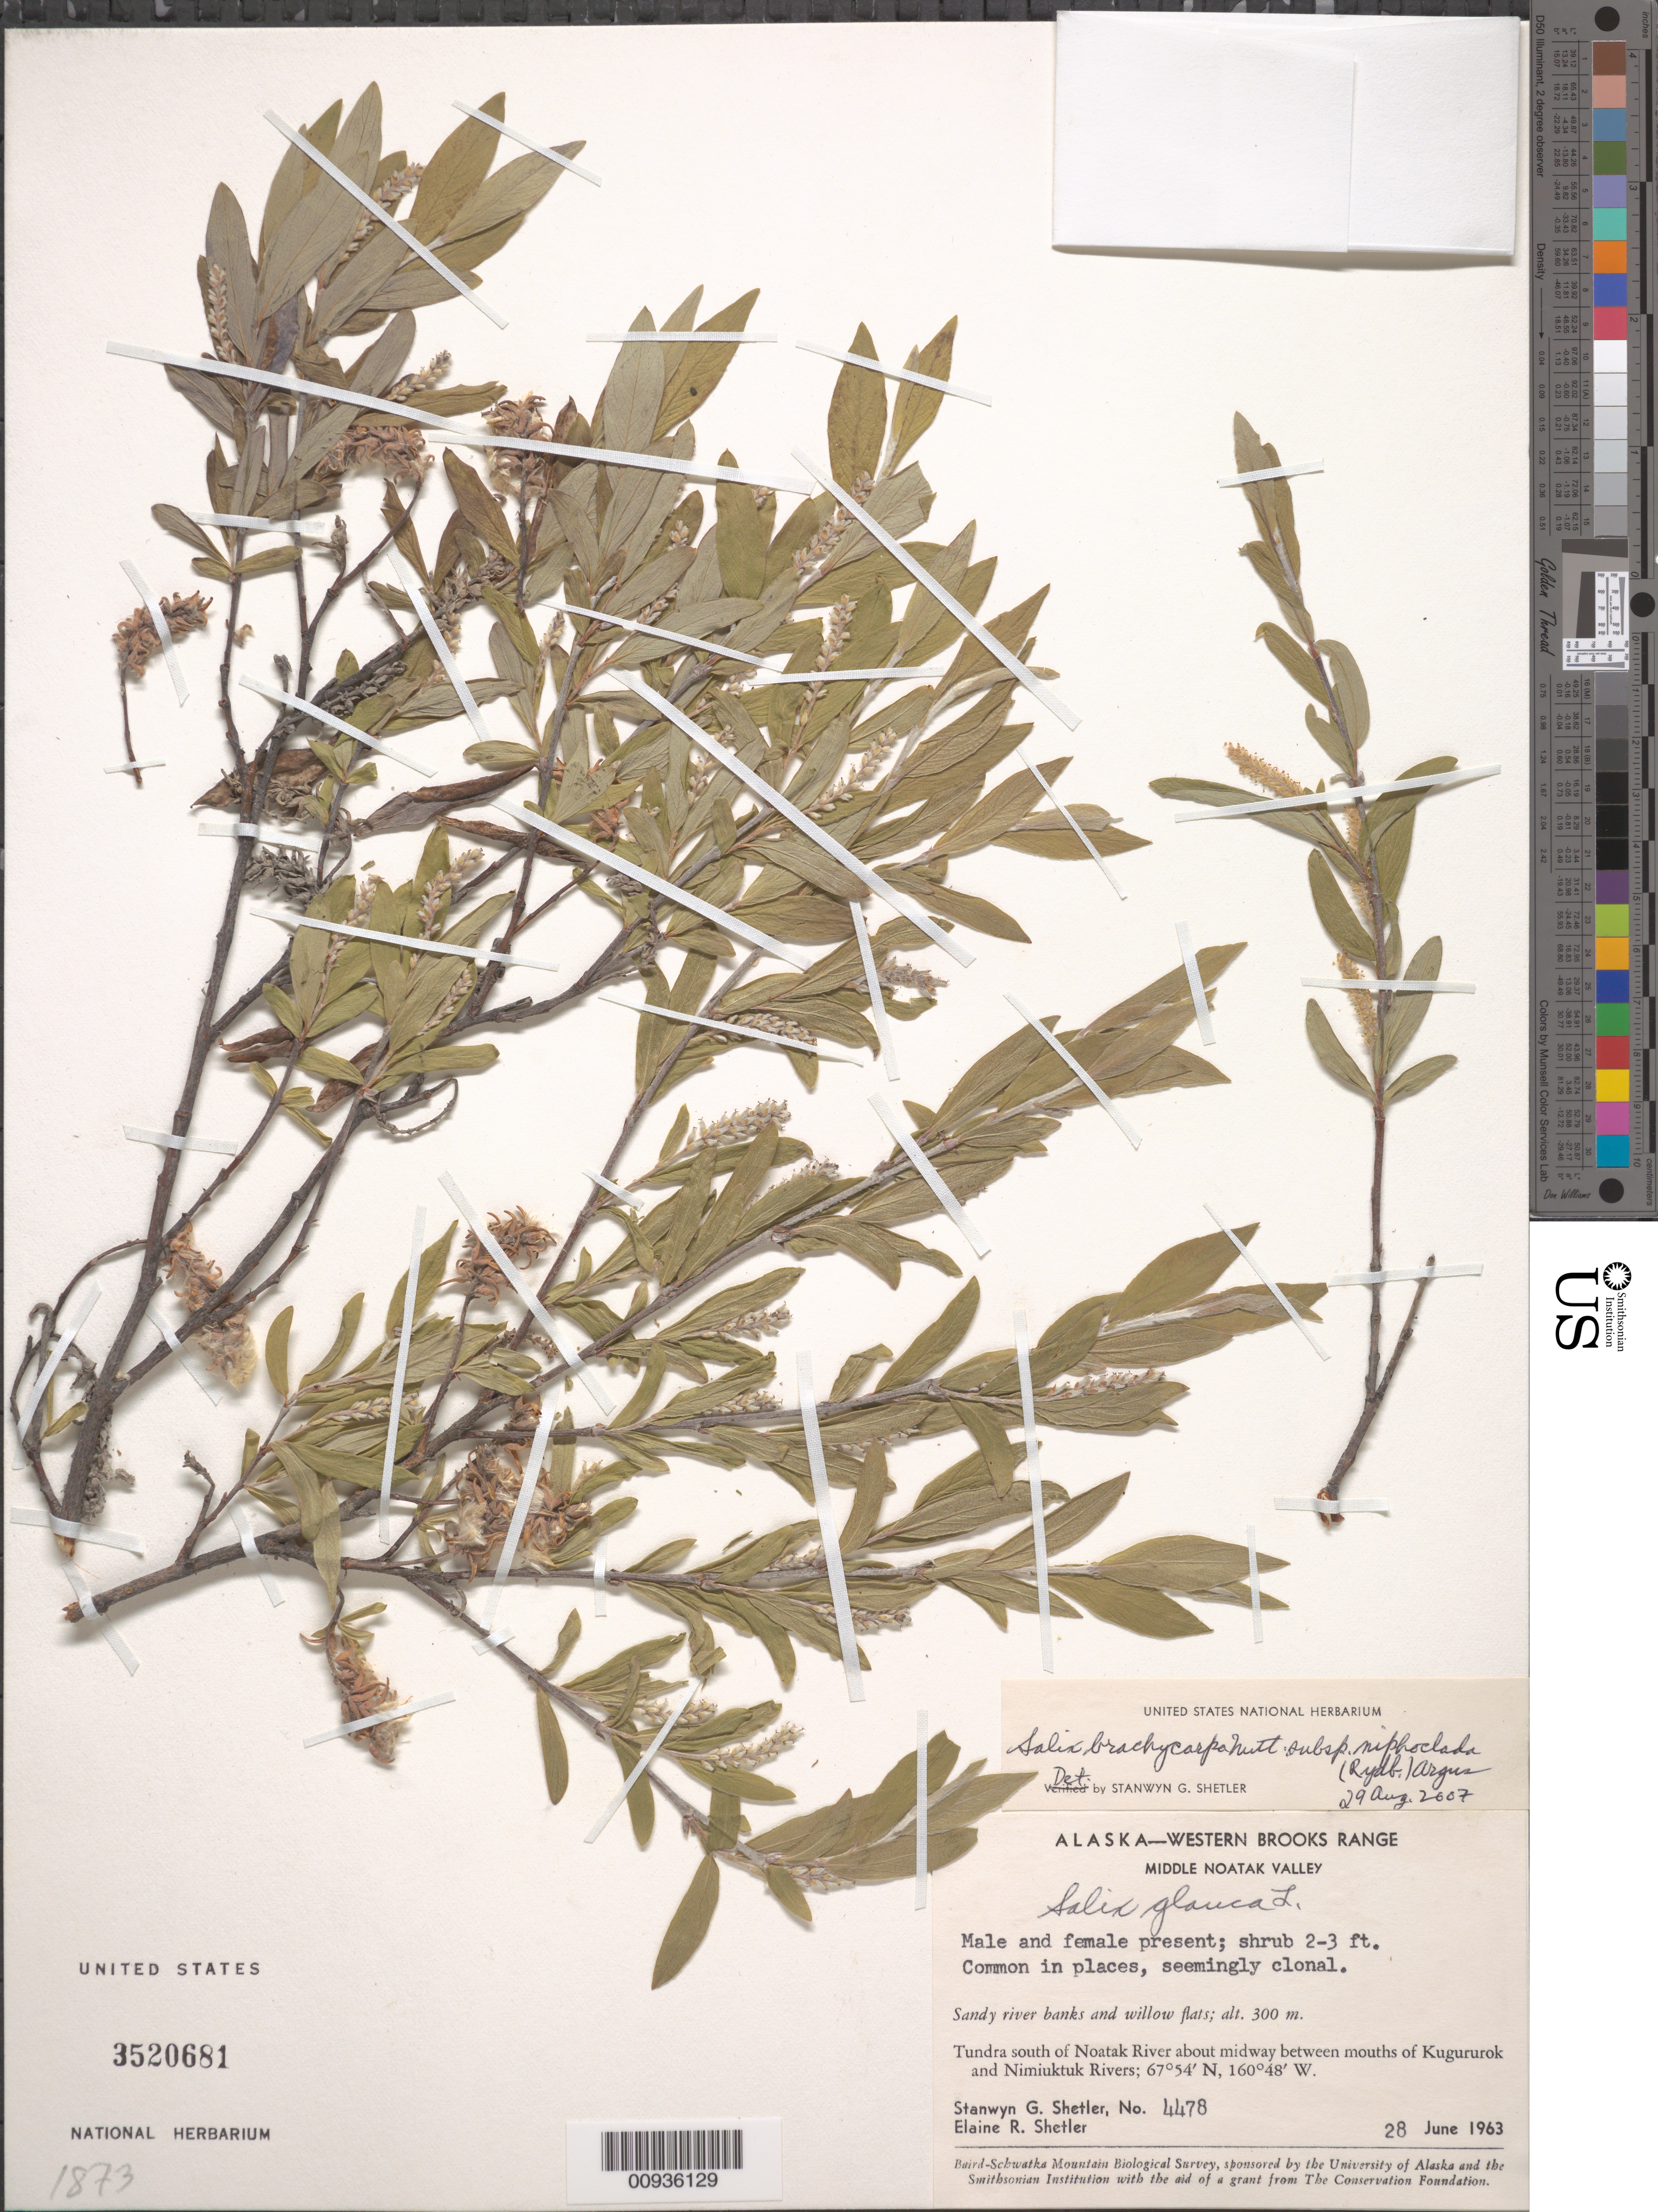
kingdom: Plantae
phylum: Tracheophyta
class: Magnoliopsida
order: Malpighiales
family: Salicaceae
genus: Salix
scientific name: Salix brachycarpa subsp. niphoclada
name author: (Rydb.) Argus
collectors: S. Shetler & E. R. Shetler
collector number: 4478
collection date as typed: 28 Jun 1963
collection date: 1963-06-28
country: United States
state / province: Alaska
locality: S of Noatak River about midway between mouths of Kugururok and Nimiuktuk Rivers. Western Brooks Range, Middle Noatak Valley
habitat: Tundra. Sandy river banks and willow flats.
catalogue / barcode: US 3520681